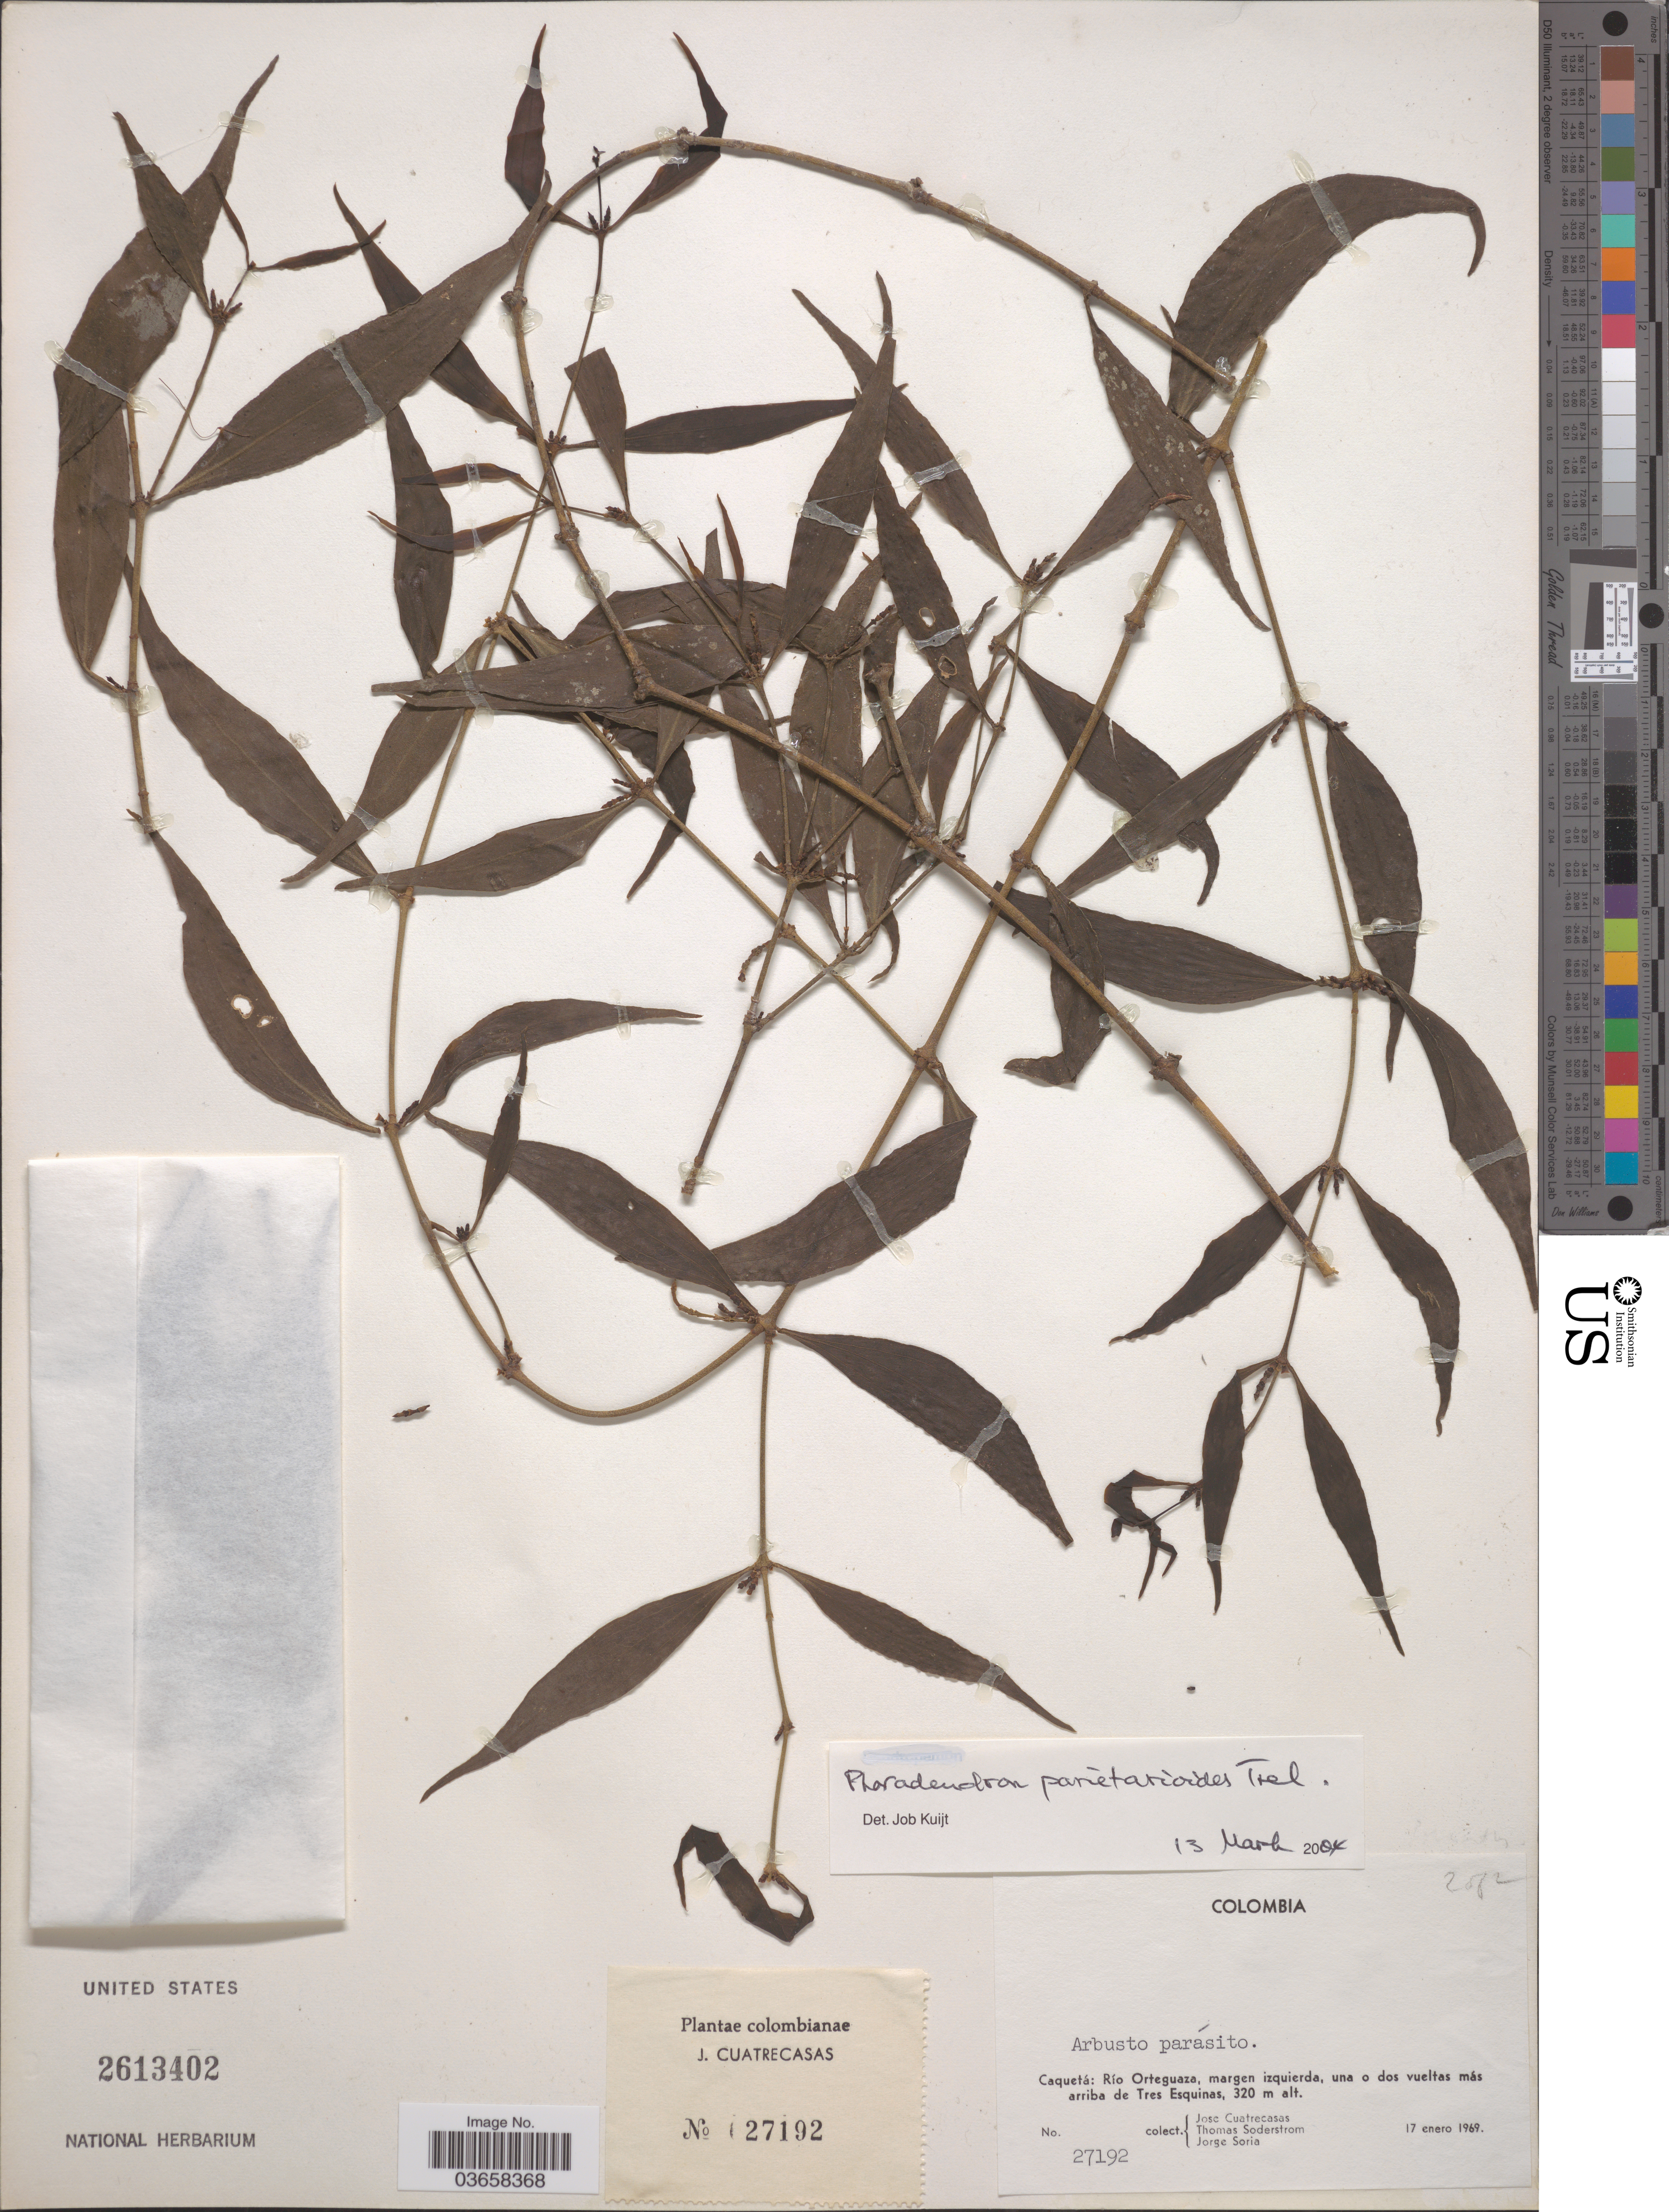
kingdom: Plantae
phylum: Tracheophyta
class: Magnoliopsida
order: Santalales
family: Viscaceae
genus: Phoradendron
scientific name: Phoradendron parietarioides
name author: Trel.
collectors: J. Cuatrecasas, T. R. Soderstrom & J. Soria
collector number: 27192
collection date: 1969-01-17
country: Colombia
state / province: Caquetá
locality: Río Orteguaza, margen izquierda, una o dos vueltas más arriba de Tres Esquinas.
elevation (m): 320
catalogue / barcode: US 2613402